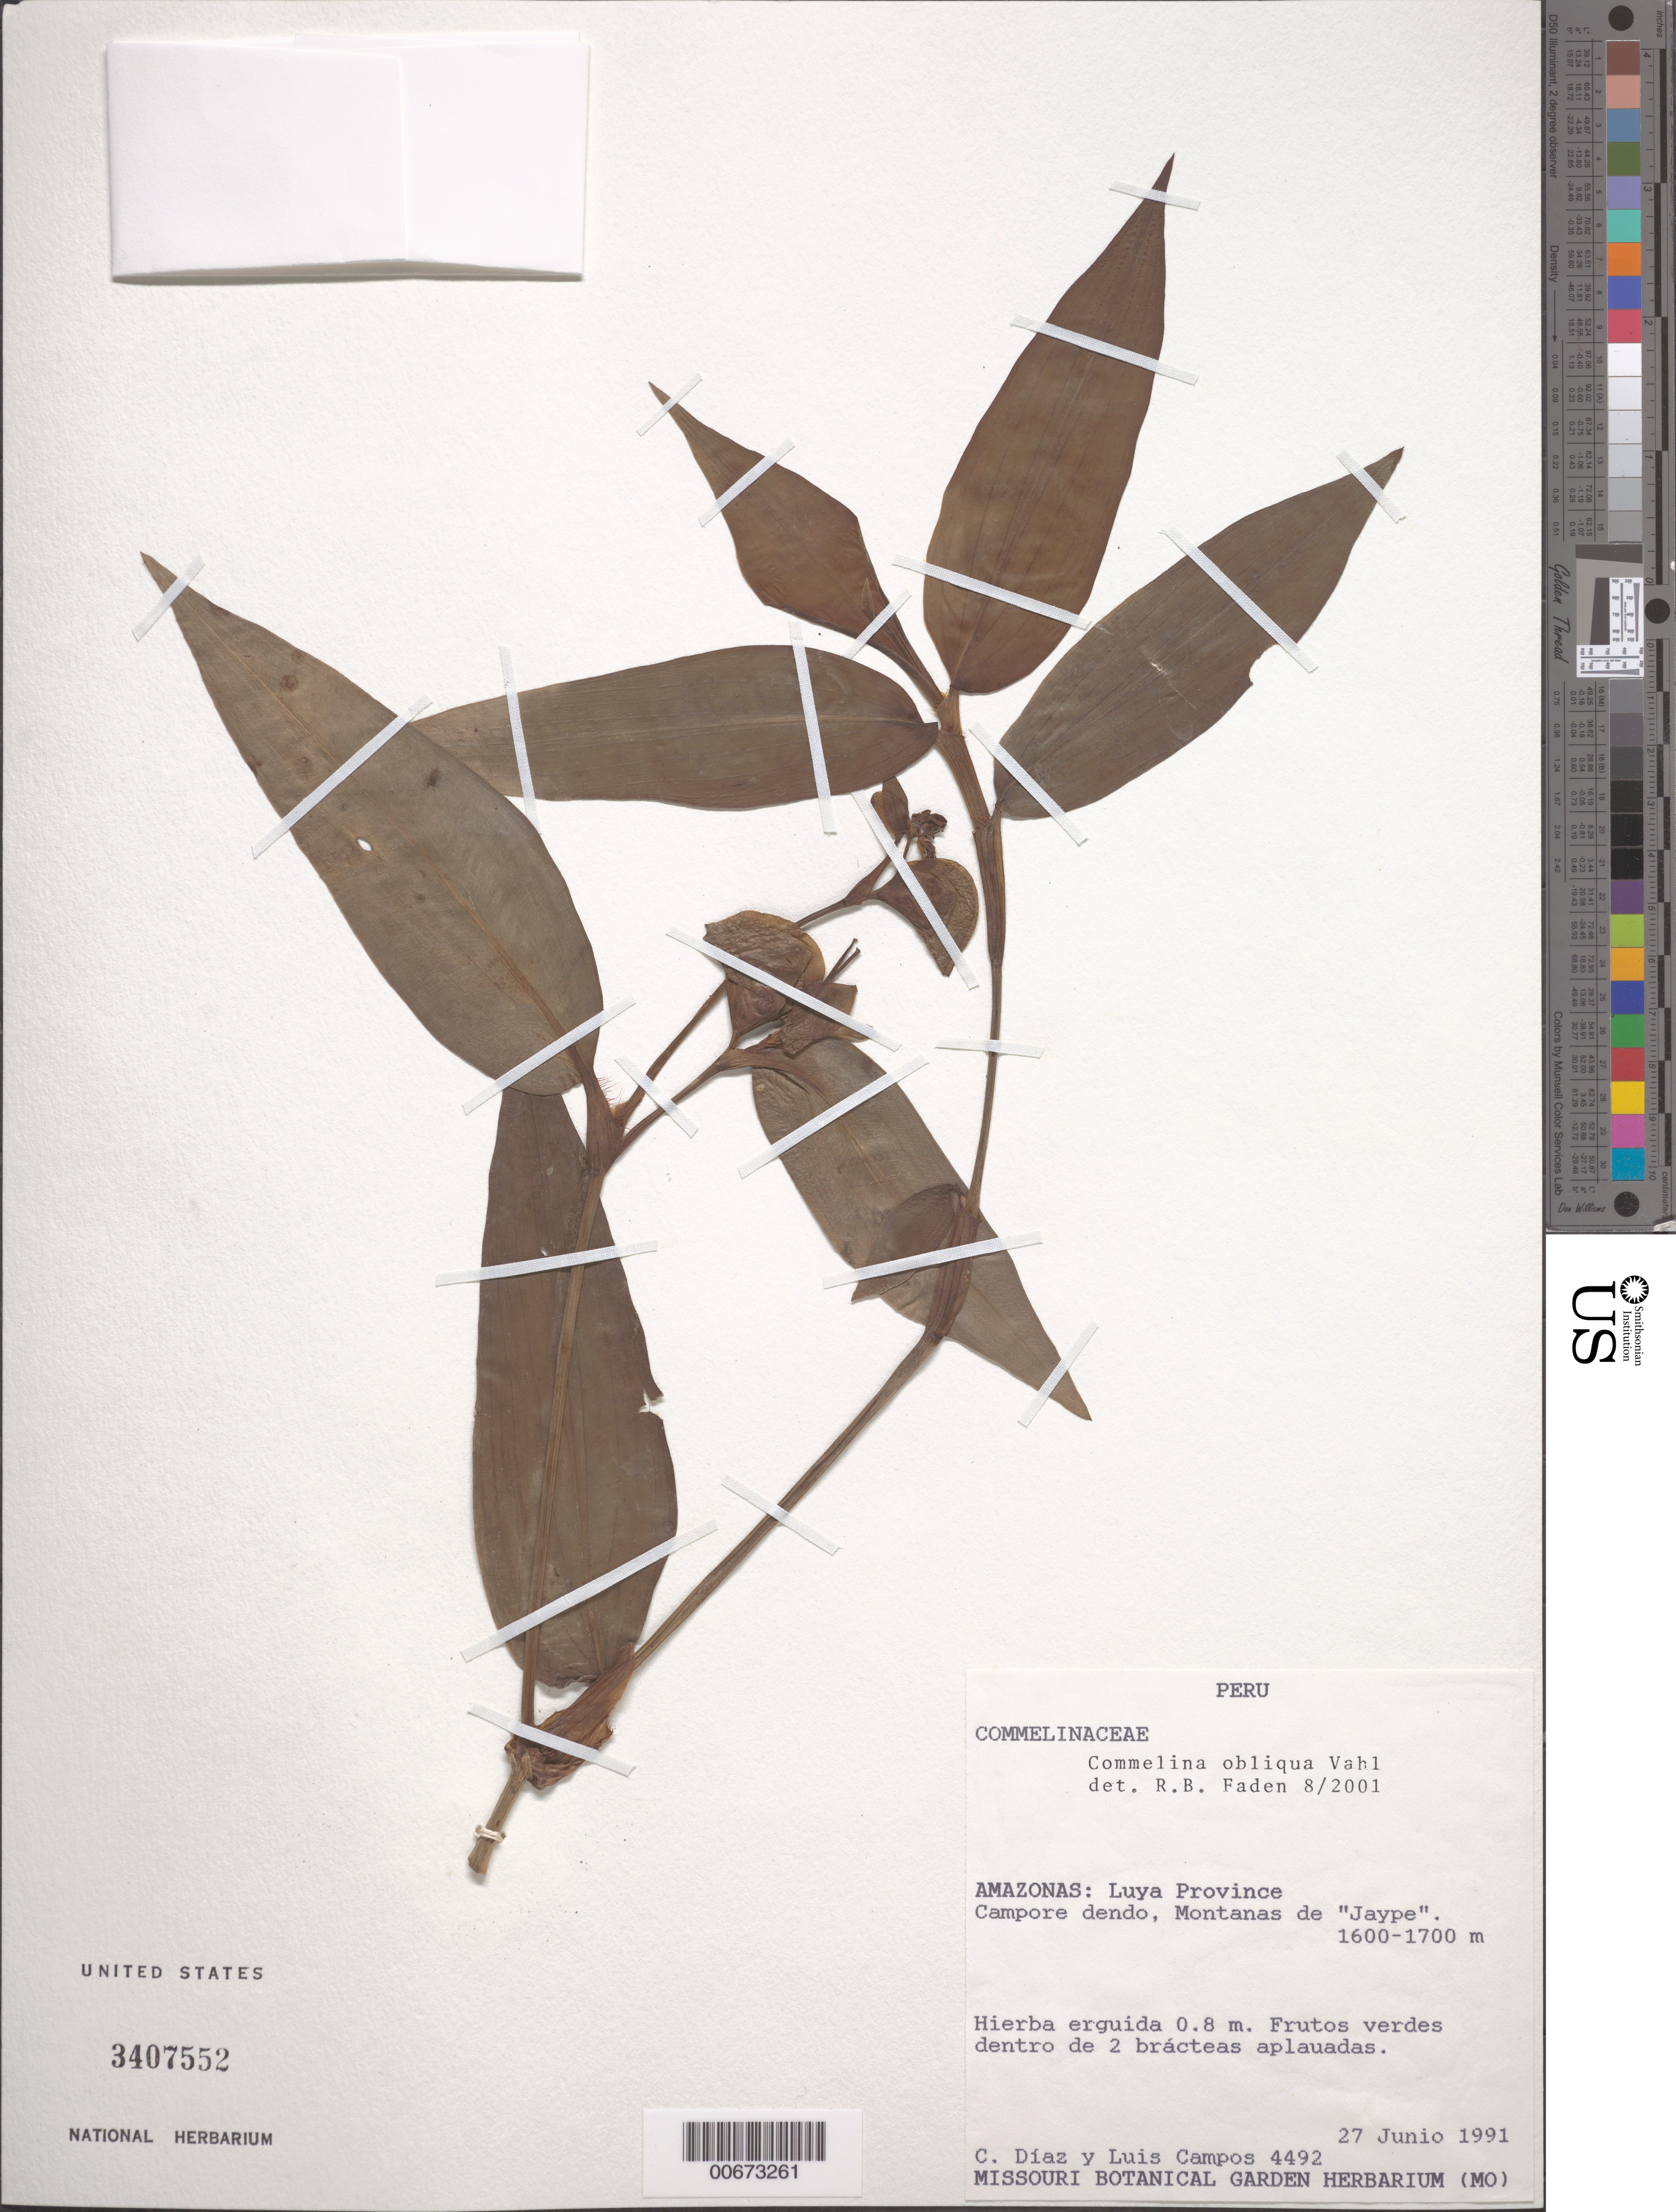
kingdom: Plantae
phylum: Tracheophyta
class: Liliopsida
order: Commelinales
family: Commelinaceae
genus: Commelina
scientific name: Commelina obliqua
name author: Vahl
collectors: C. Díaz & L. Campos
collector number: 4492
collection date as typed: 27 Jun 1991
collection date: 1991-06-27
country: Peru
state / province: Amazonas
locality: Luya, Campo Redondo, Montañas de Jaype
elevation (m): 1600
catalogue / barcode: US 3407552